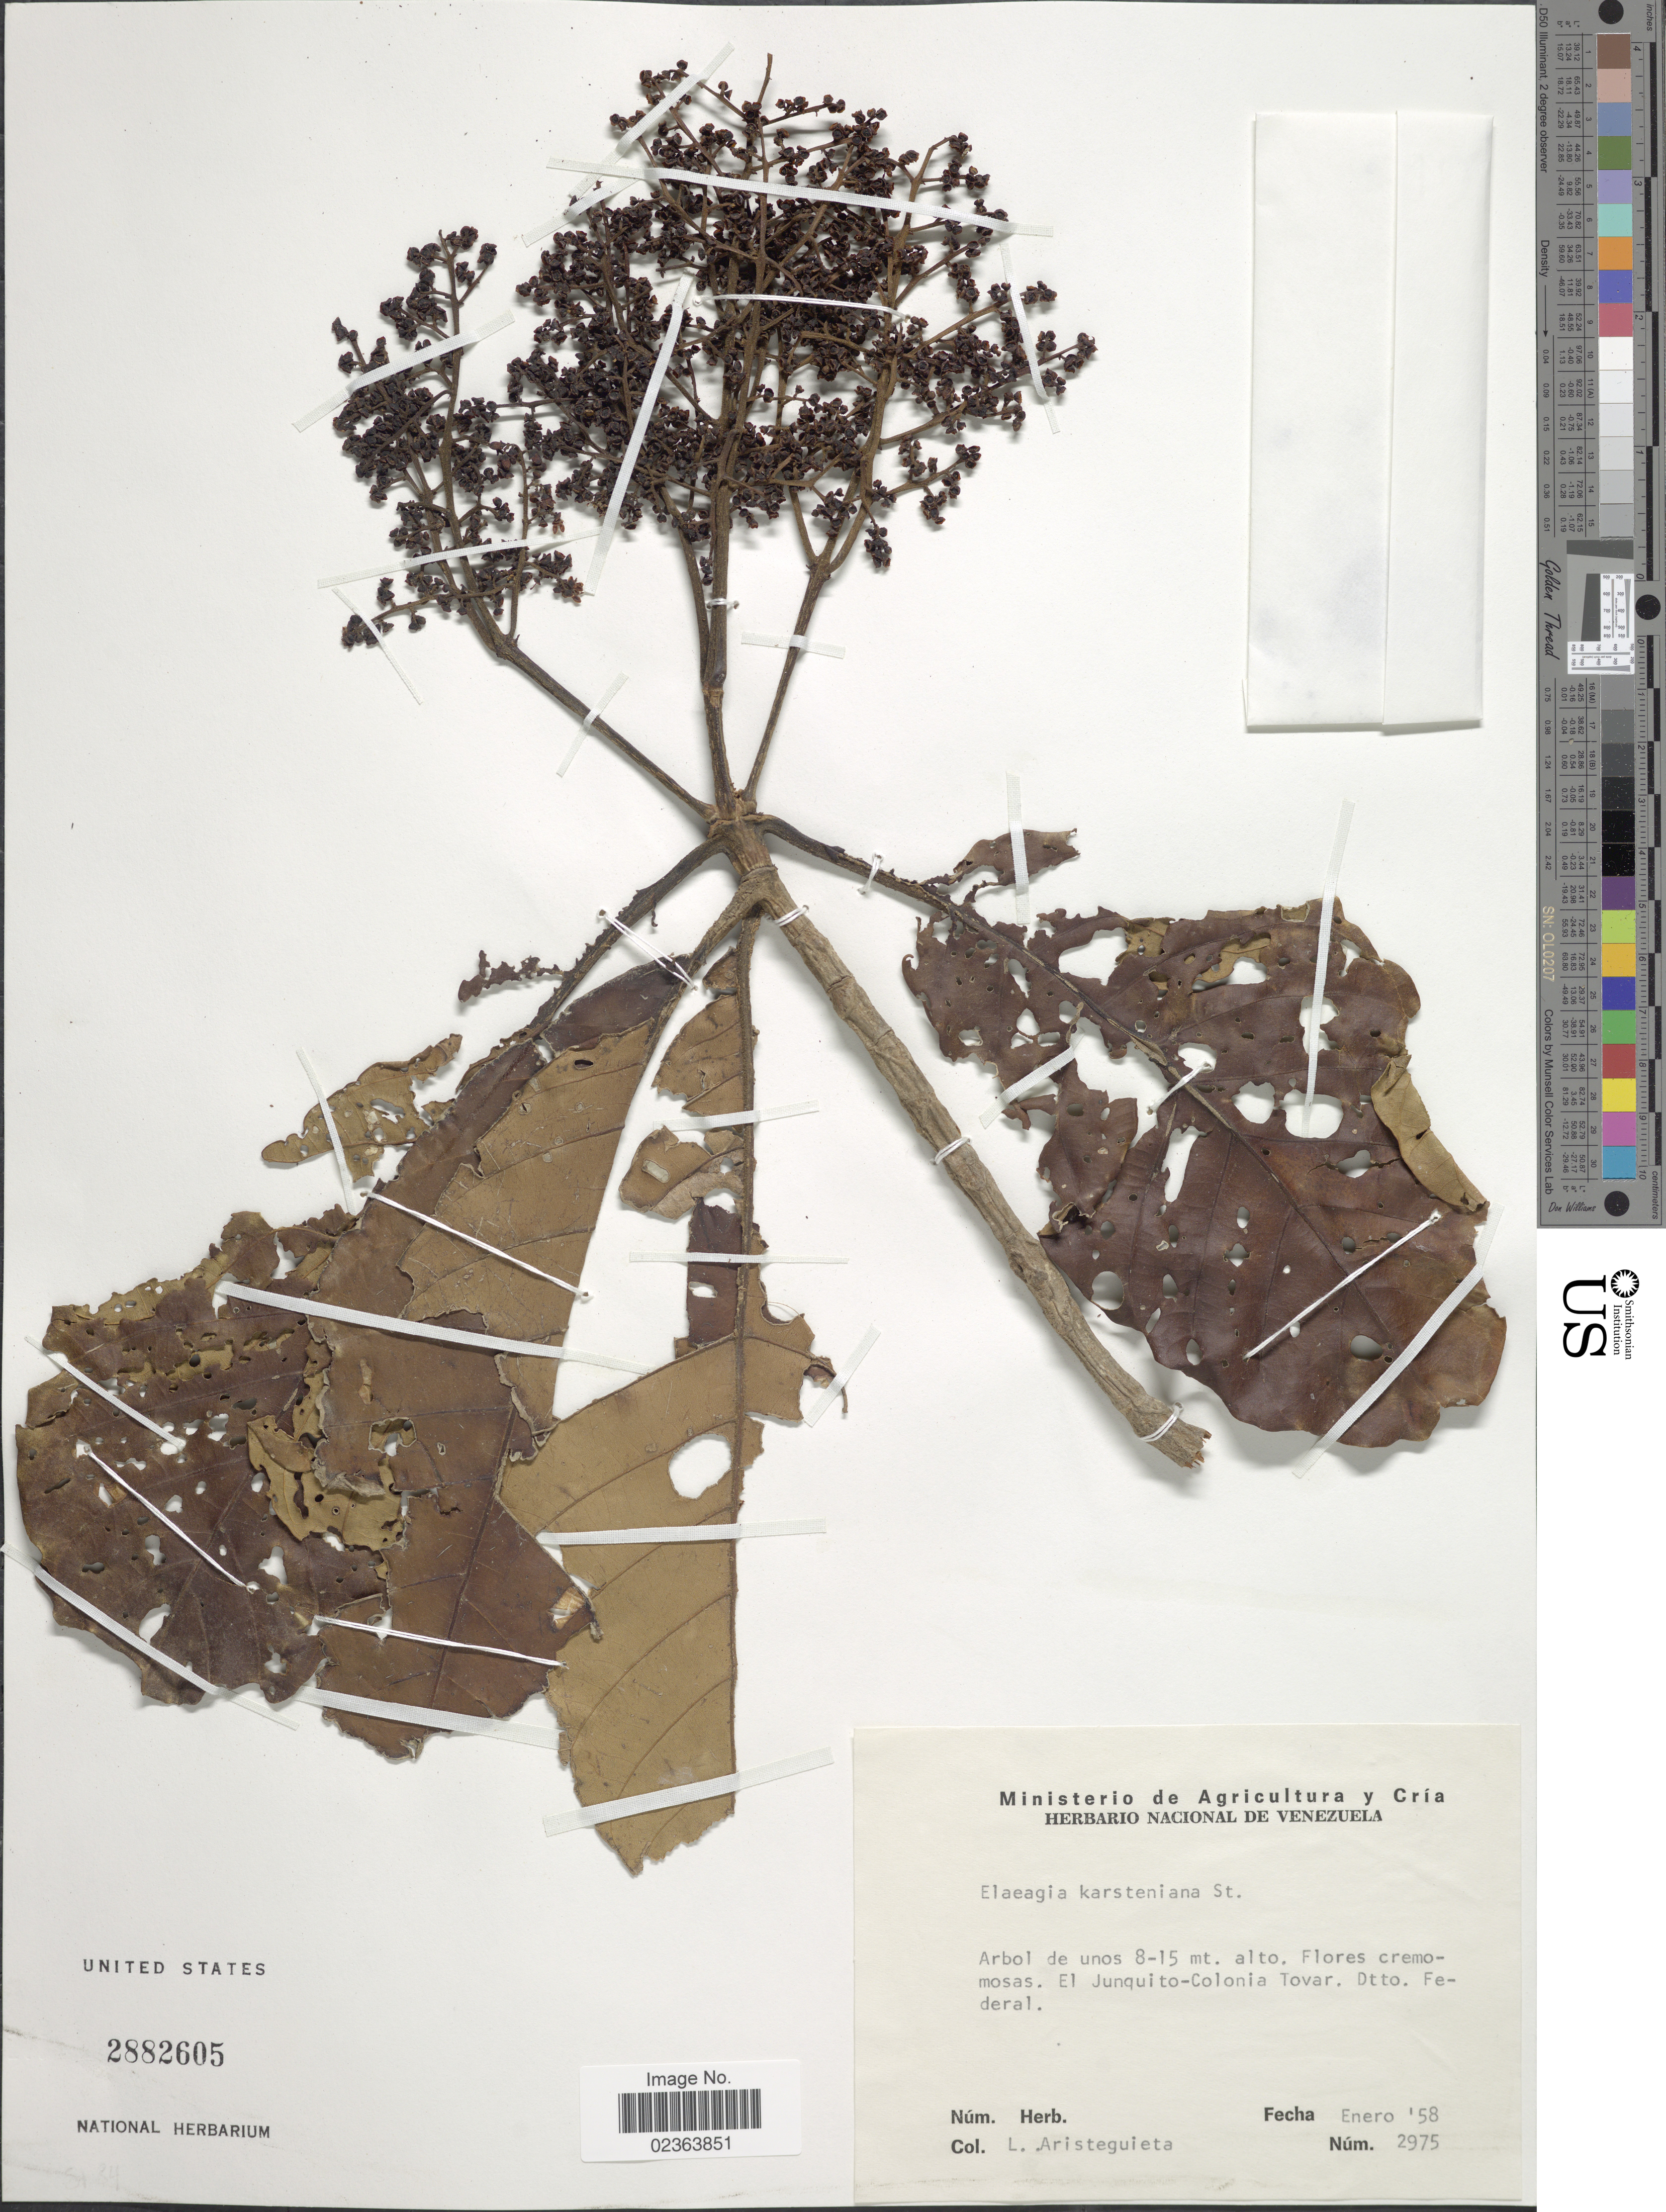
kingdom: Plantae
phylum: Tracheophyta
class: Magnoliopsida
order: Gentianales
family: Rubiaceae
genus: Elaeagia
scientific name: Elaeagia karstenii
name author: Standl.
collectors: L. Aristeguieta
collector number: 2975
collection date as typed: Transcribed d/m/y: /1/58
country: Venezuela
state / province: Distrito Federal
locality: El Junquito-Colonia Tovar, Dtto. Federal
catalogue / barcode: US 2882605